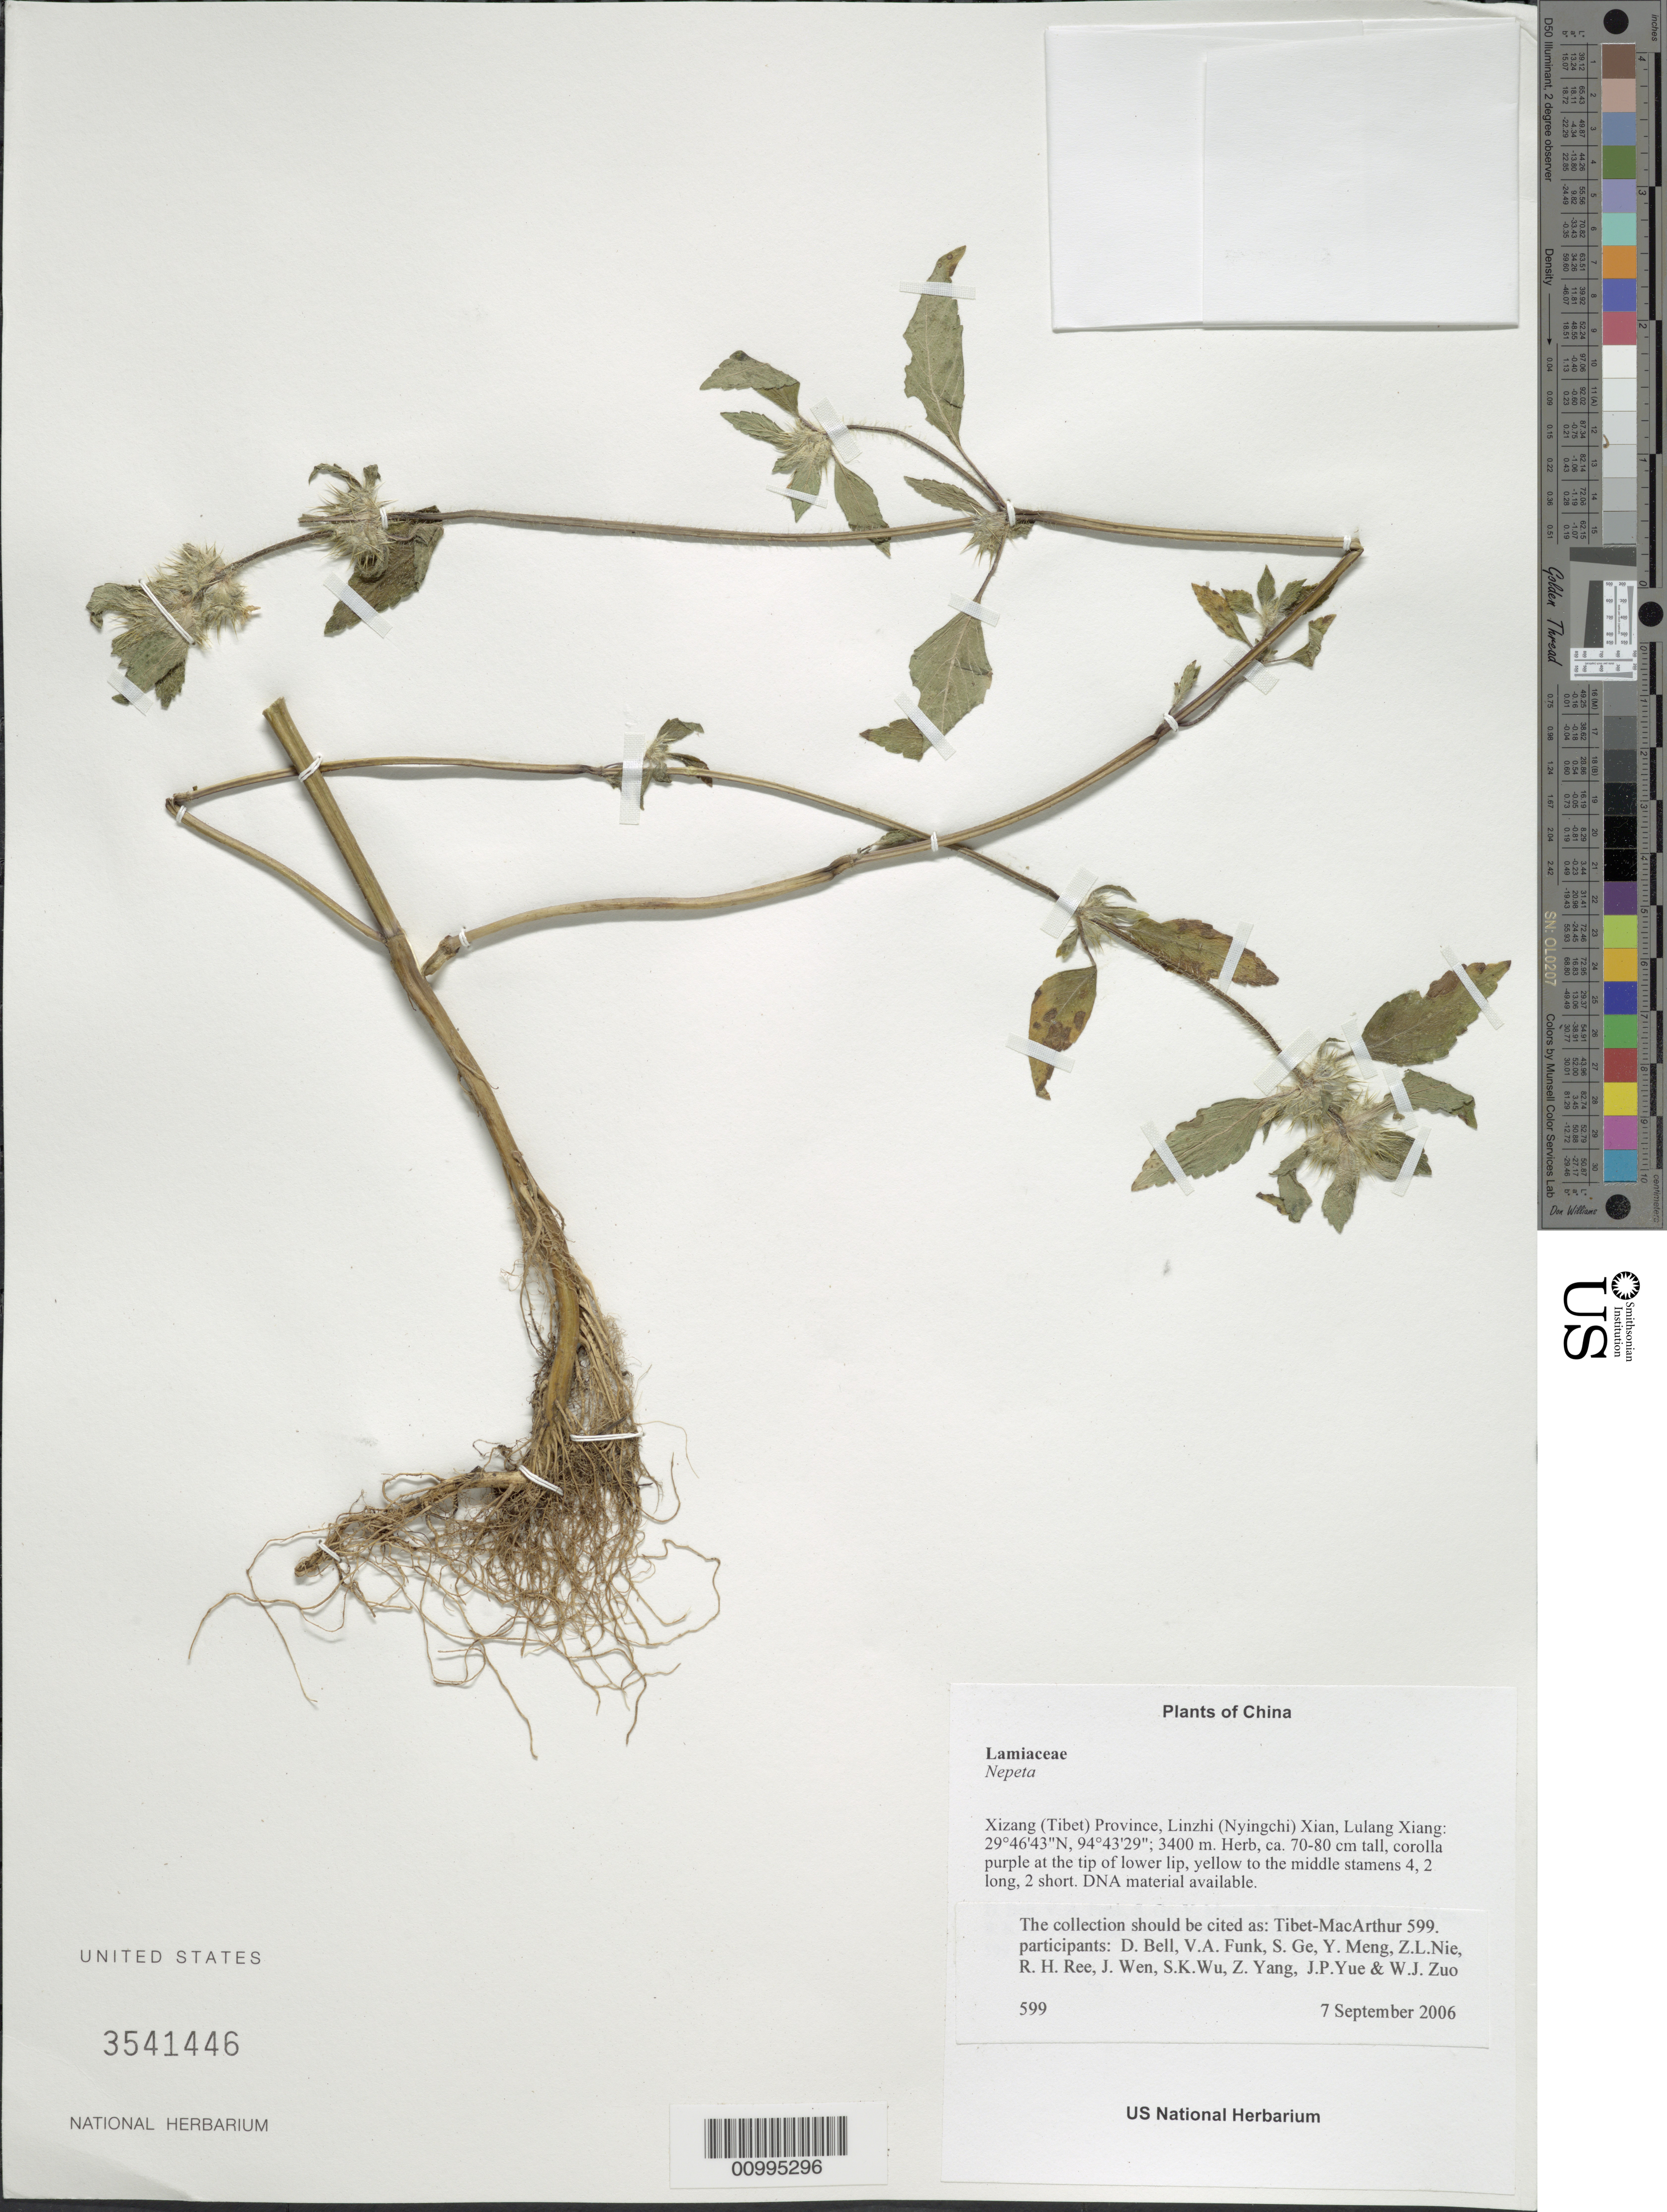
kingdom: Plantae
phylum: Tracheophyta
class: Magnoliopsida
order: Lamiales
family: Lamiaceae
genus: Nepeta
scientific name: Nepeta sp.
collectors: Tibet-MacArthur, D. A. Bell, V. Funk, S. Ge, Y. Meng, Z. Nie, R. Ree, J. Wen, S. K. Wu, Z. Yang, J. Yue & W. Zuo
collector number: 599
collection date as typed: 07 Sep 2006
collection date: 2006-09-07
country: China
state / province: Xizang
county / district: Linzhi (Nyingchi) Xian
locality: Lulang Xiang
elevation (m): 3400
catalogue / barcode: US 3541446